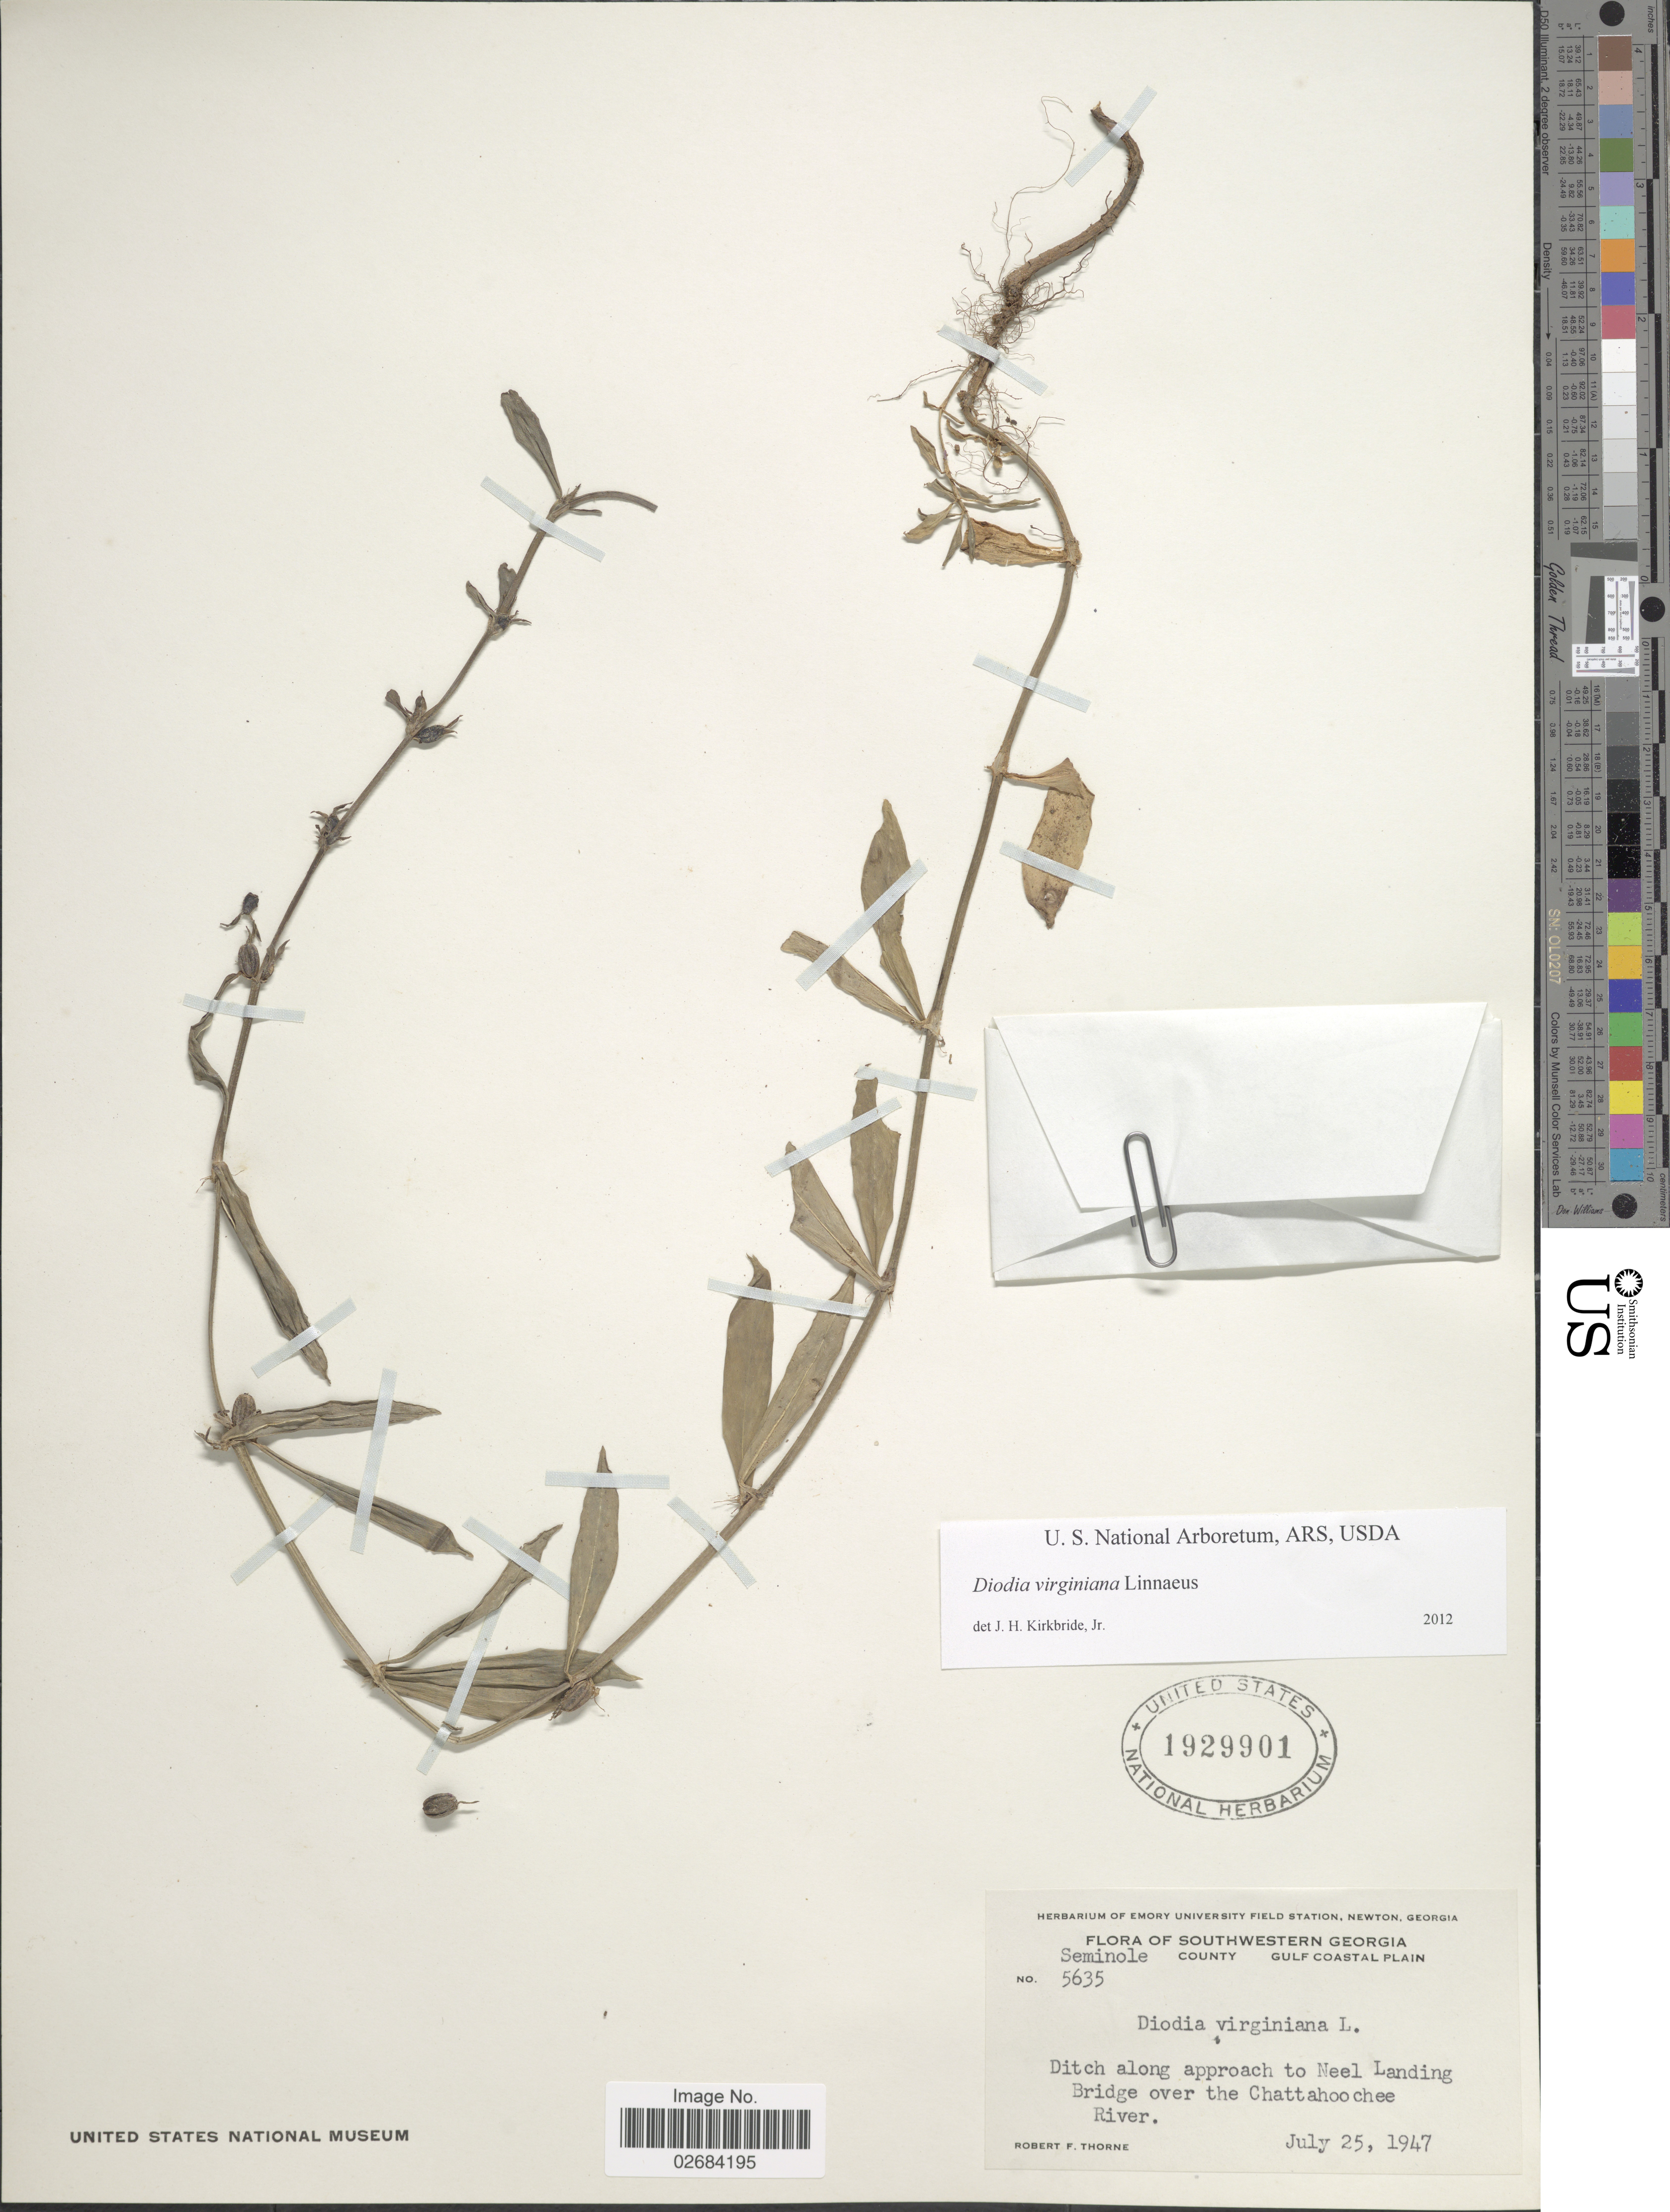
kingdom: Plantae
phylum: Tracheophyta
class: Magnoliopsida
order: Gentianales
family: Rubiaceae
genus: Diodia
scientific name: Diodia virginiana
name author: L.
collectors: R. F. Thorne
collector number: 5635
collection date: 1947-07-25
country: United States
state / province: Georgia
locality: Southwestern Georgia, Seminole County, Gulf Coastal Plain, ditch along approach to Neel Landing Bridge over the Chattahoochee River.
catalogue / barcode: US 1929901